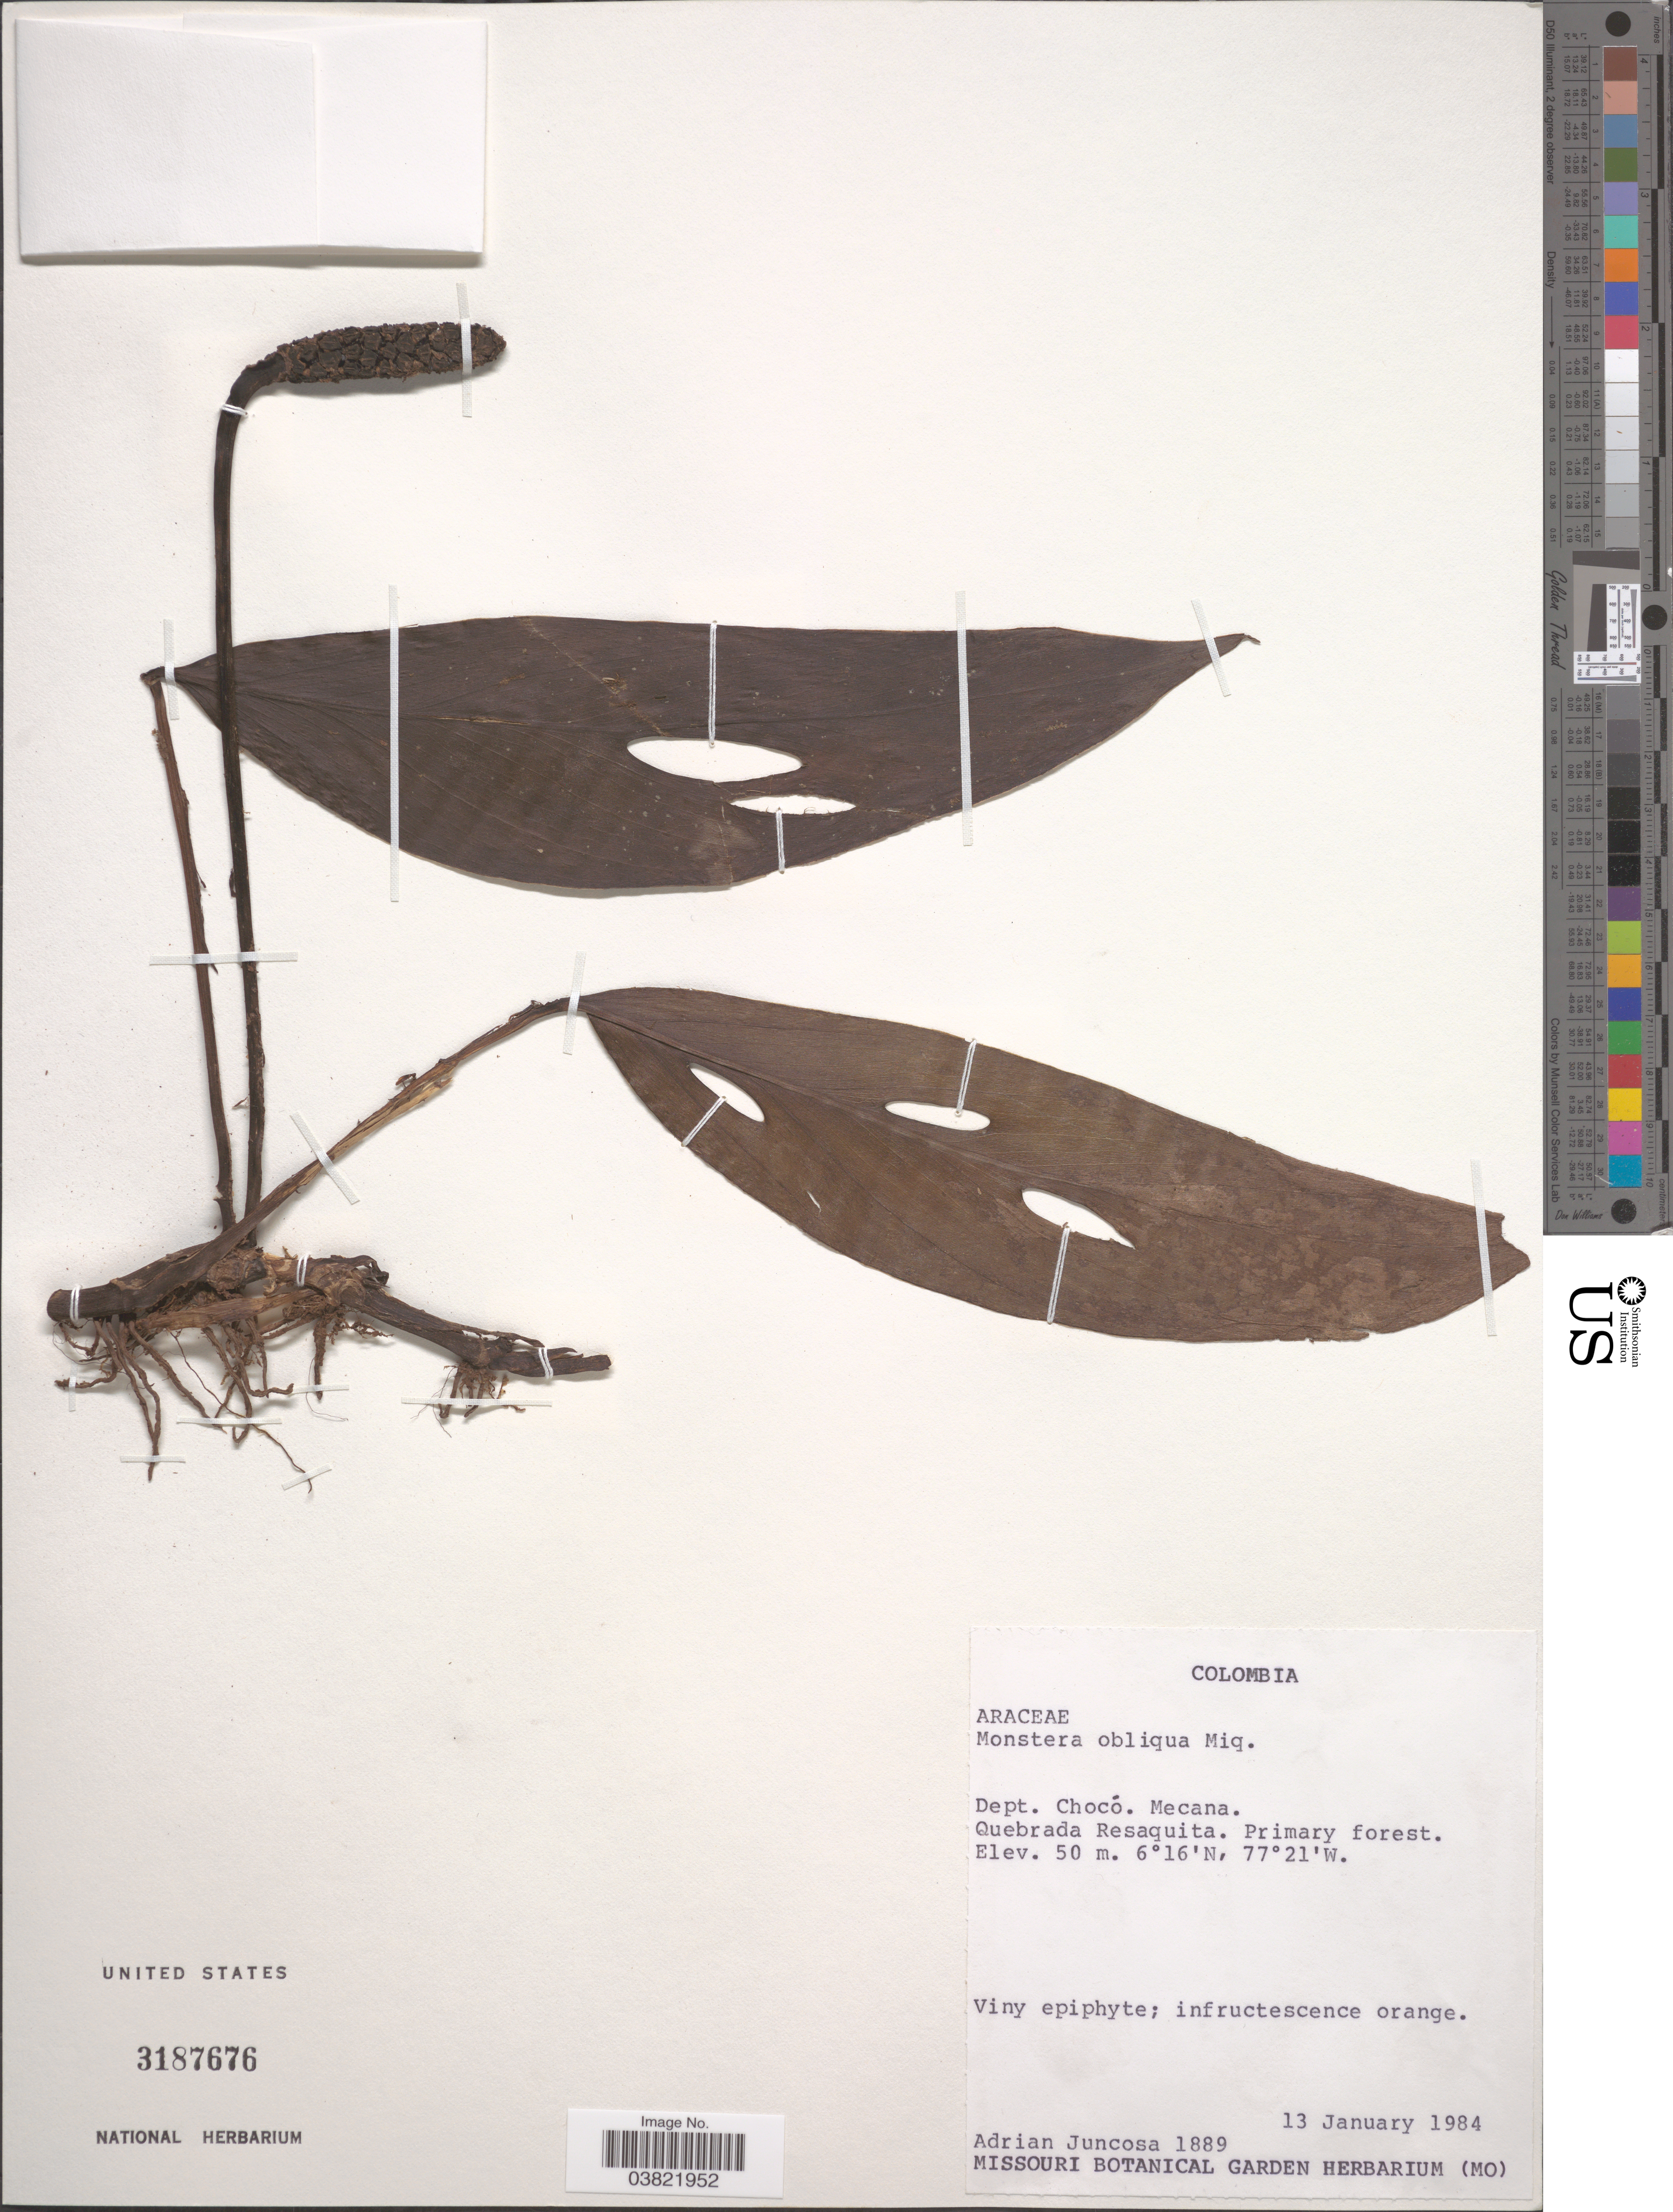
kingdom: Plantae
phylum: Tracheophyta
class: Liliopsida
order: Alismatales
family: Araceae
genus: Monstera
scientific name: Monstera obliqua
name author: Miq.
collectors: A. Juncosa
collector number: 1889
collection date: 1984-01-13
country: Colombia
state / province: Chocó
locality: Dept. Chocó. Mecana. Quebrada Resaquita.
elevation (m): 50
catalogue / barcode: US 3187676